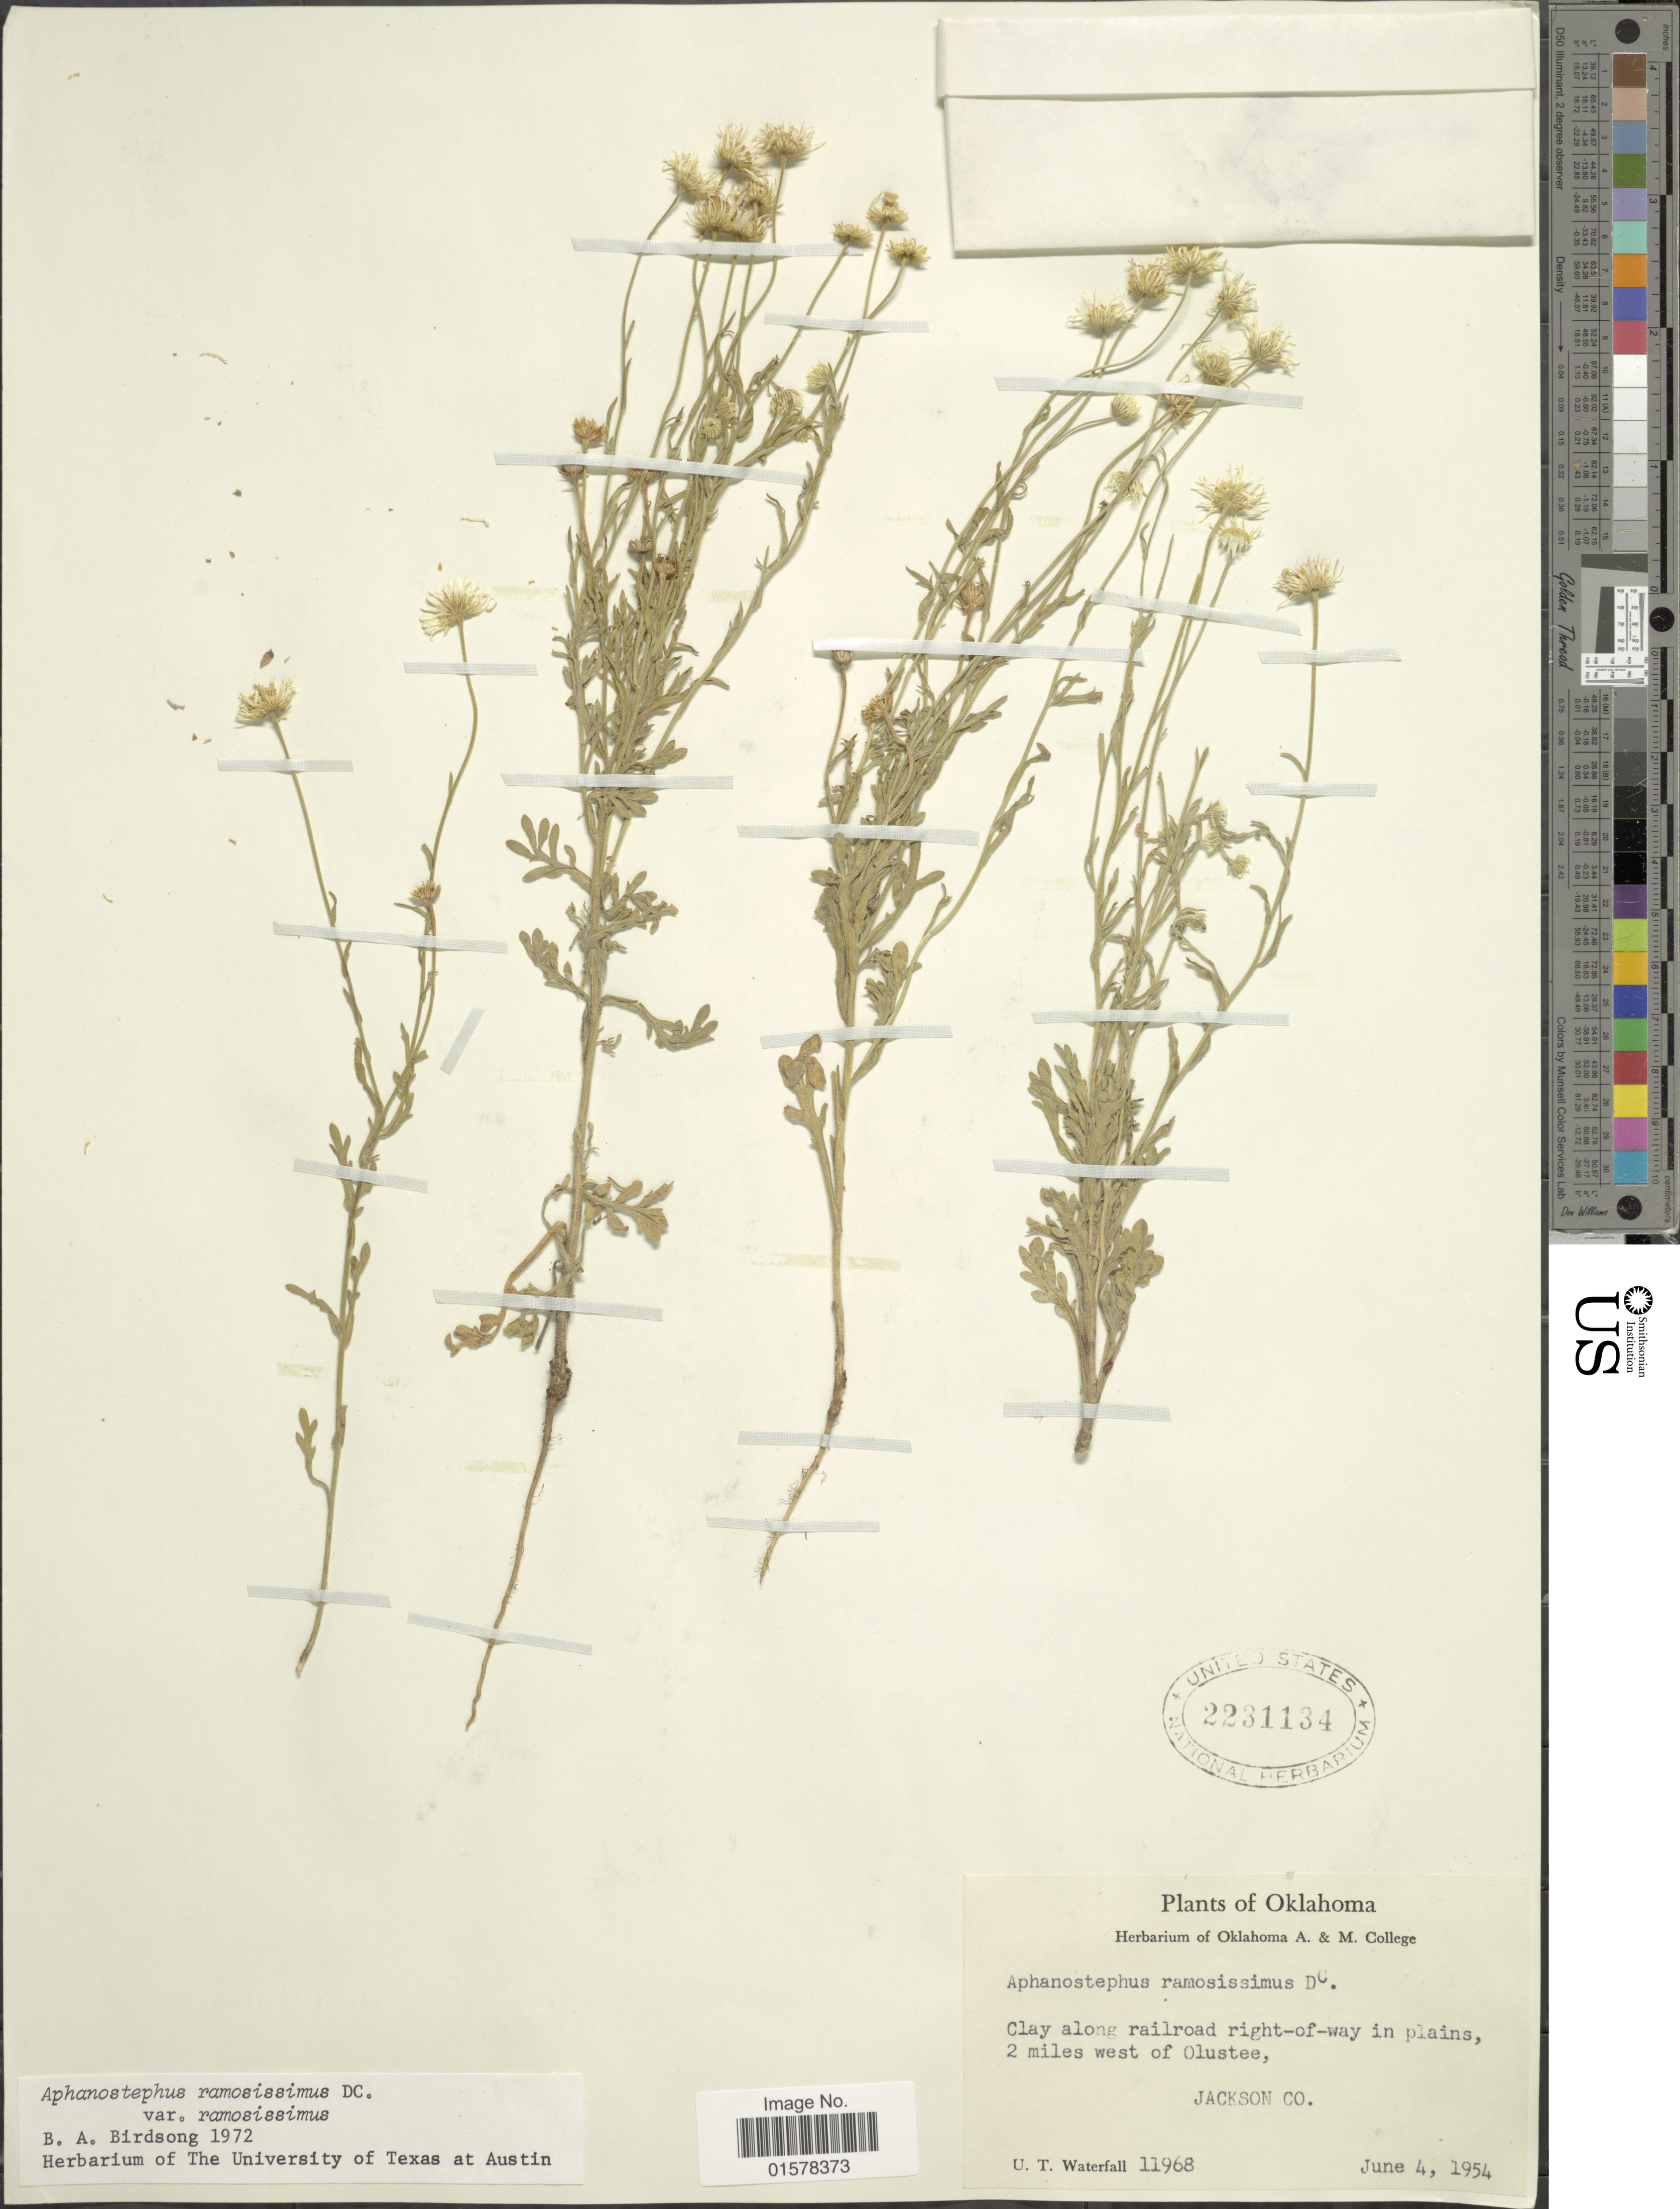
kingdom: Plantae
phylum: Tracheophyta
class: Magnoliopsida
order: Asterales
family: Asteraceae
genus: Aphanostephus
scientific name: Aphanostephus skirrhobasis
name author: (DC.) Trel. ex Coville & Branner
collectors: U. T. Waterfall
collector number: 11968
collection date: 1954-06-04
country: United States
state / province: Oklahoma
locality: Clay along railroad right-of-way in plains, 2 miles west of olustee, Oklahoma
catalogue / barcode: US 2231134